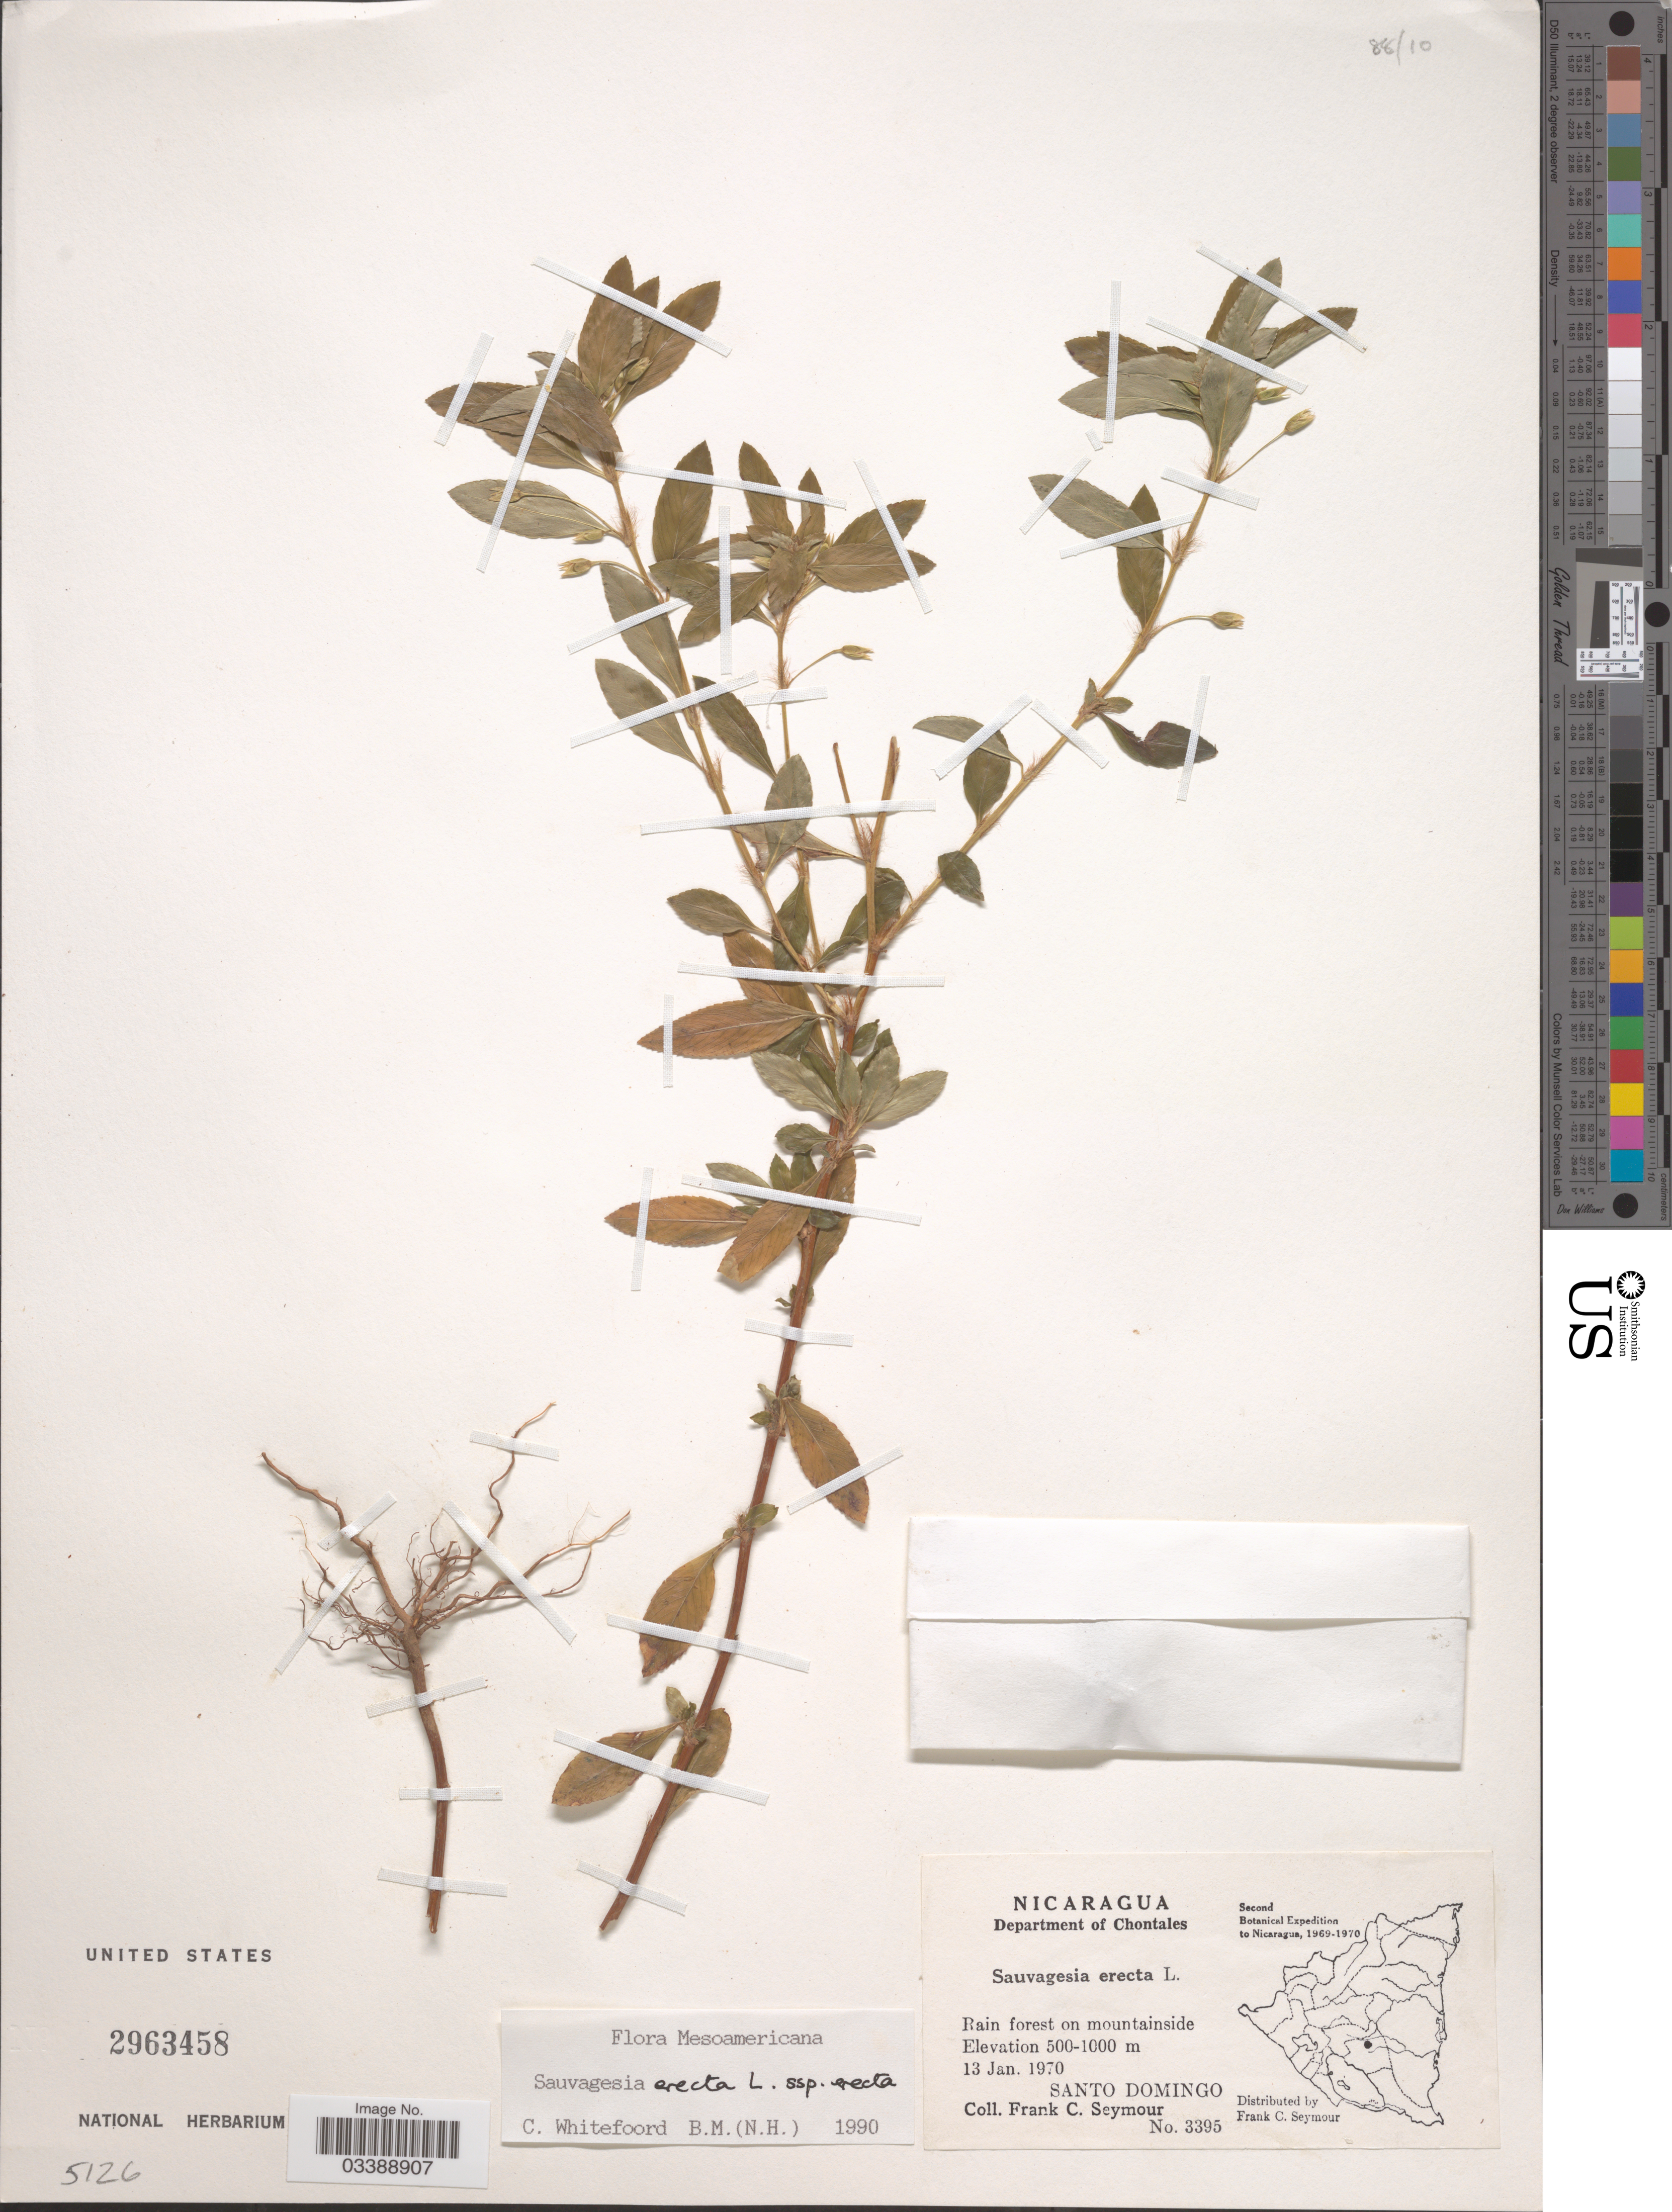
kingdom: Plantae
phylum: Tracheophyta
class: Magnoliopsida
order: Malpighiales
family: Ochnaceae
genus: Sauvagesia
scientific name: Sauvagesia erecta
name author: L.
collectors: F. C. Seymour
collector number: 3395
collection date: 1970-01-13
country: Nicaragua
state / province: Chontales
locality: Department of Chontales. Rain forest on mountainside. Santo Domingo.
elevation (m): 500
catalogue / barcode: US 2963458